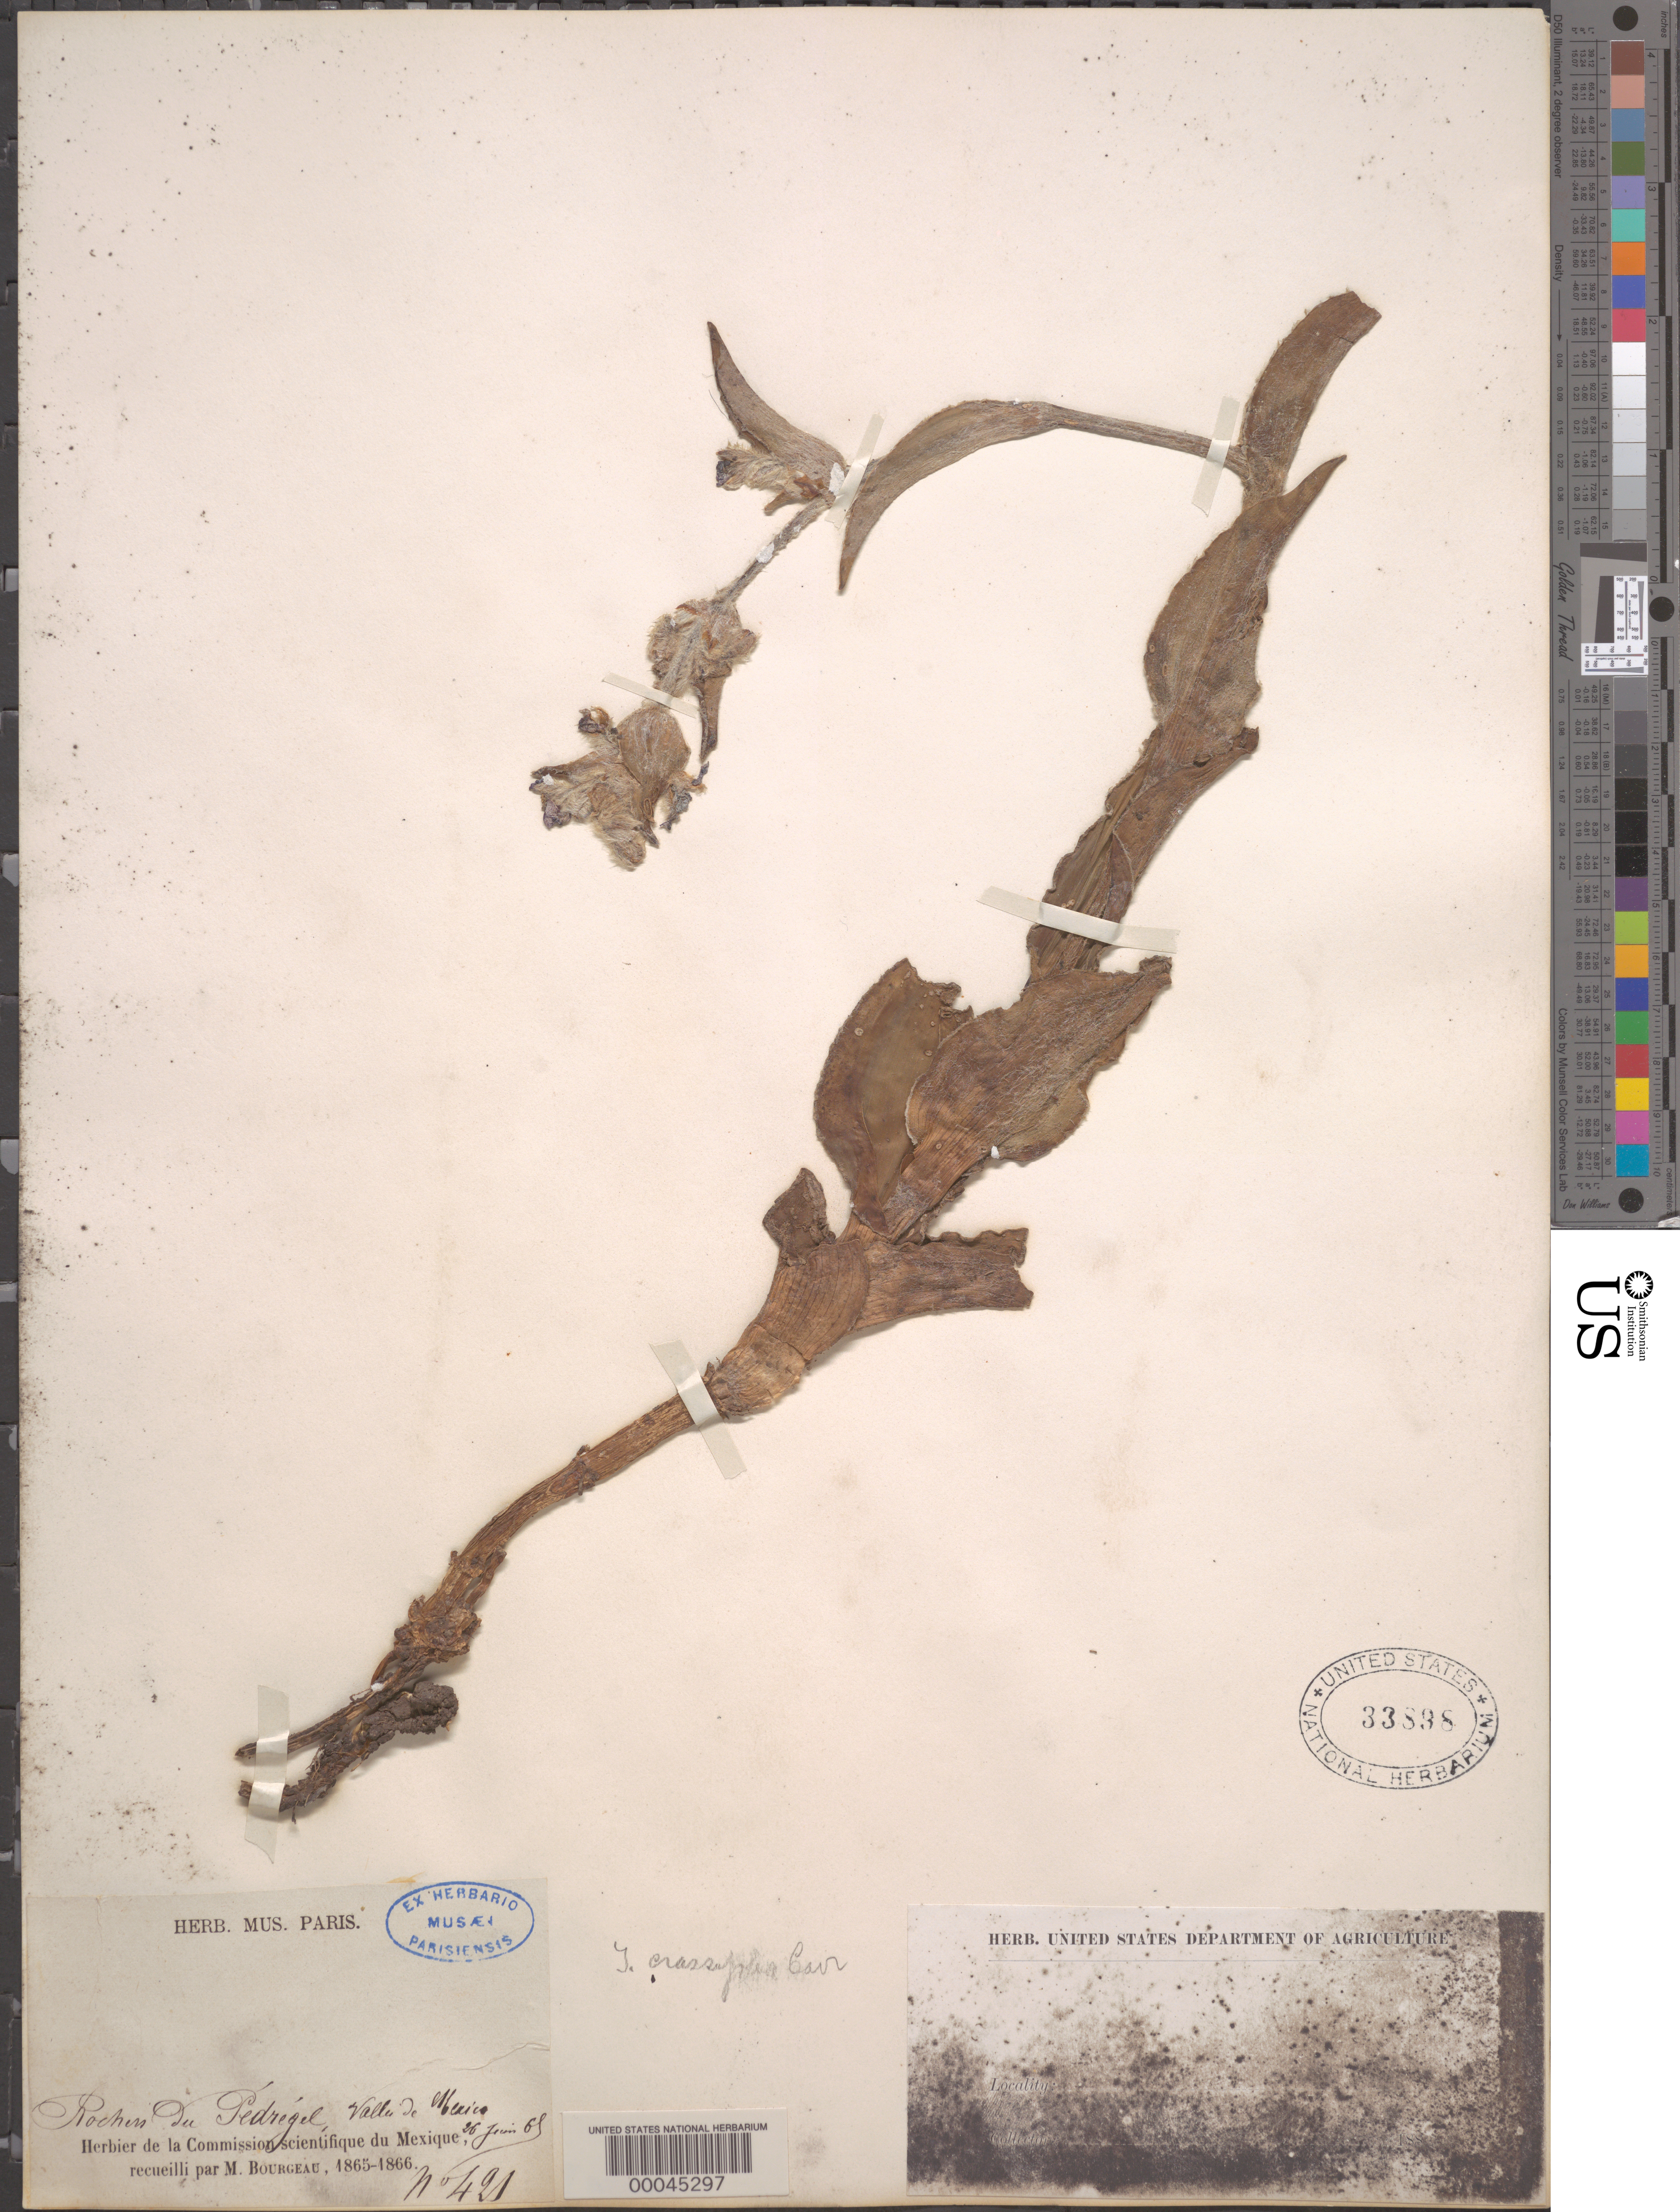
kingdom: Plantae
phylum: Tracheophyta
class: Liliopsida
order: Commelinales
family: Commelinaceae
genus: Tradescantia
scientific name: Tradescantia crassifolia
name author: Cav.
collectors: E. Bourgeau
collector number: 421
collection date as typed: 1865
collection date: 1865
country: Mexico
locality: Vallee de mexico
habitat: Pedregal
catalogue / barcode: US 33898